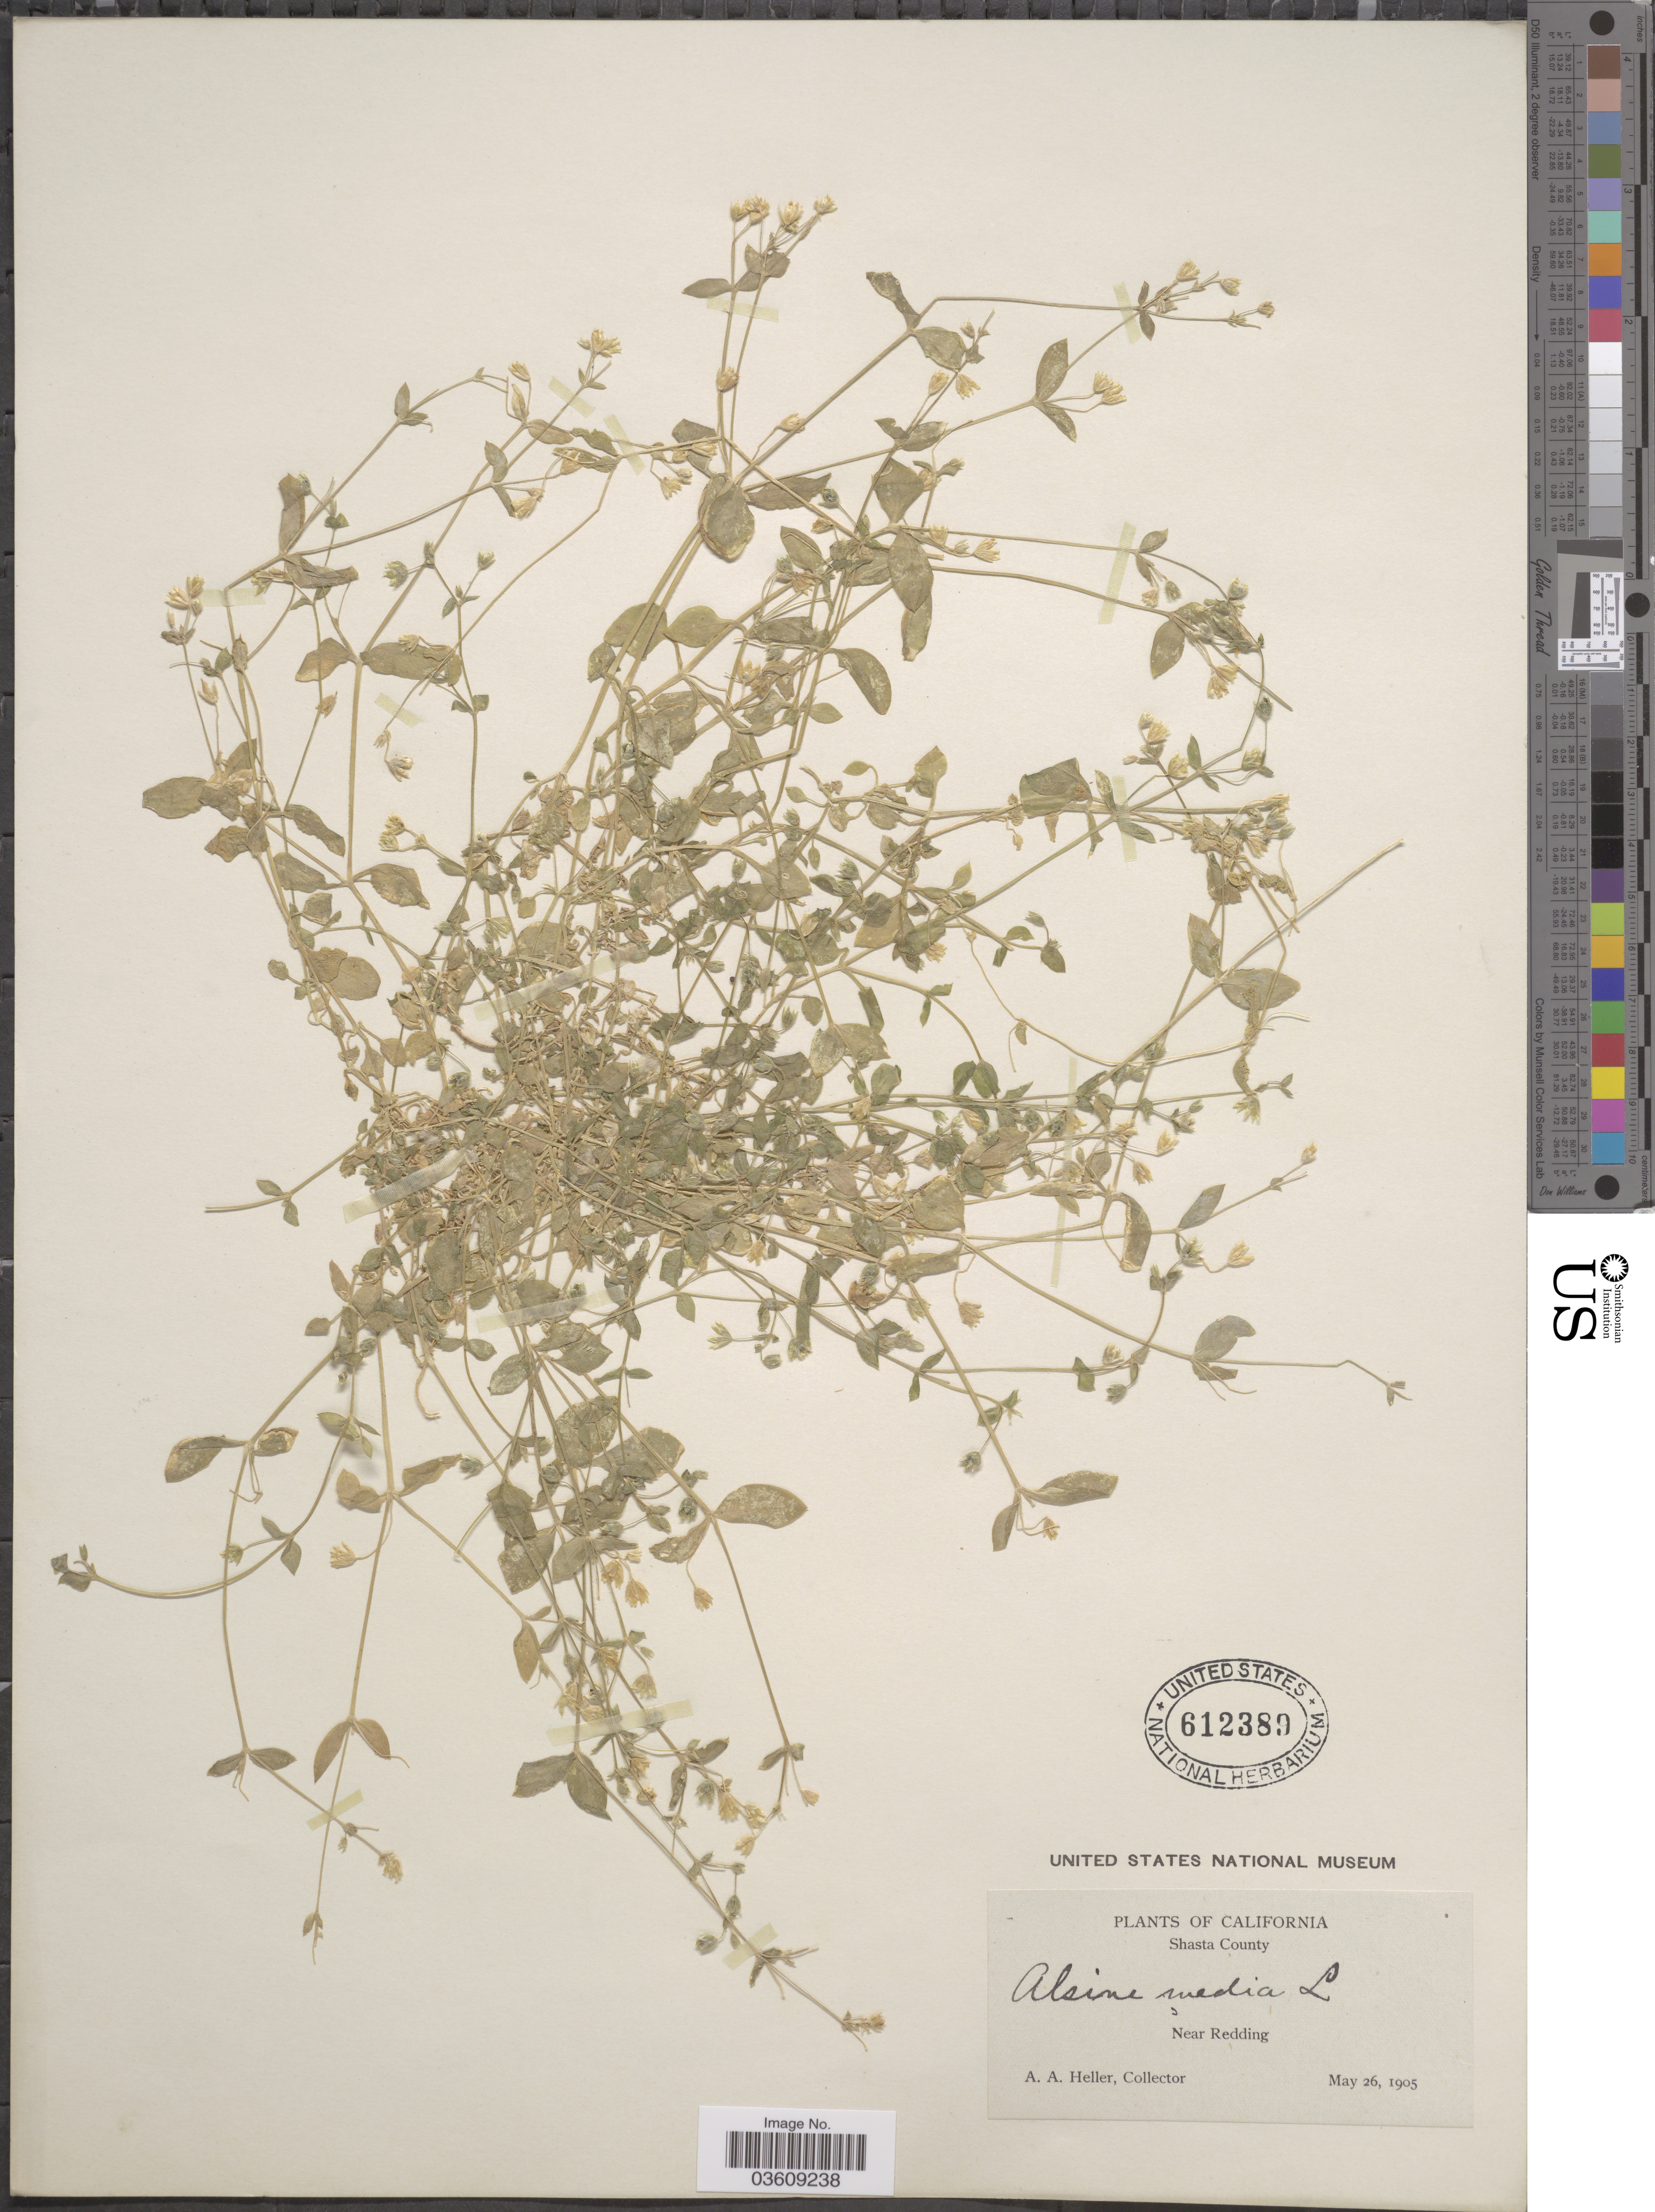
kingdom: Plantae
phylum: Tracheophyta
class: Magnoliopsida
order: Caryophyllales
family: Caryophyllaceae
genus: Stellaria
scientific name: Stellaria media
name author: (L.) Vill.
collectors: A. A. Heller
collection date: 1905-05-26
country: United States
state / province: California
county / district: Shasta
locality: Shasta County. Near Redding.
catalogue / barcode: US 612389